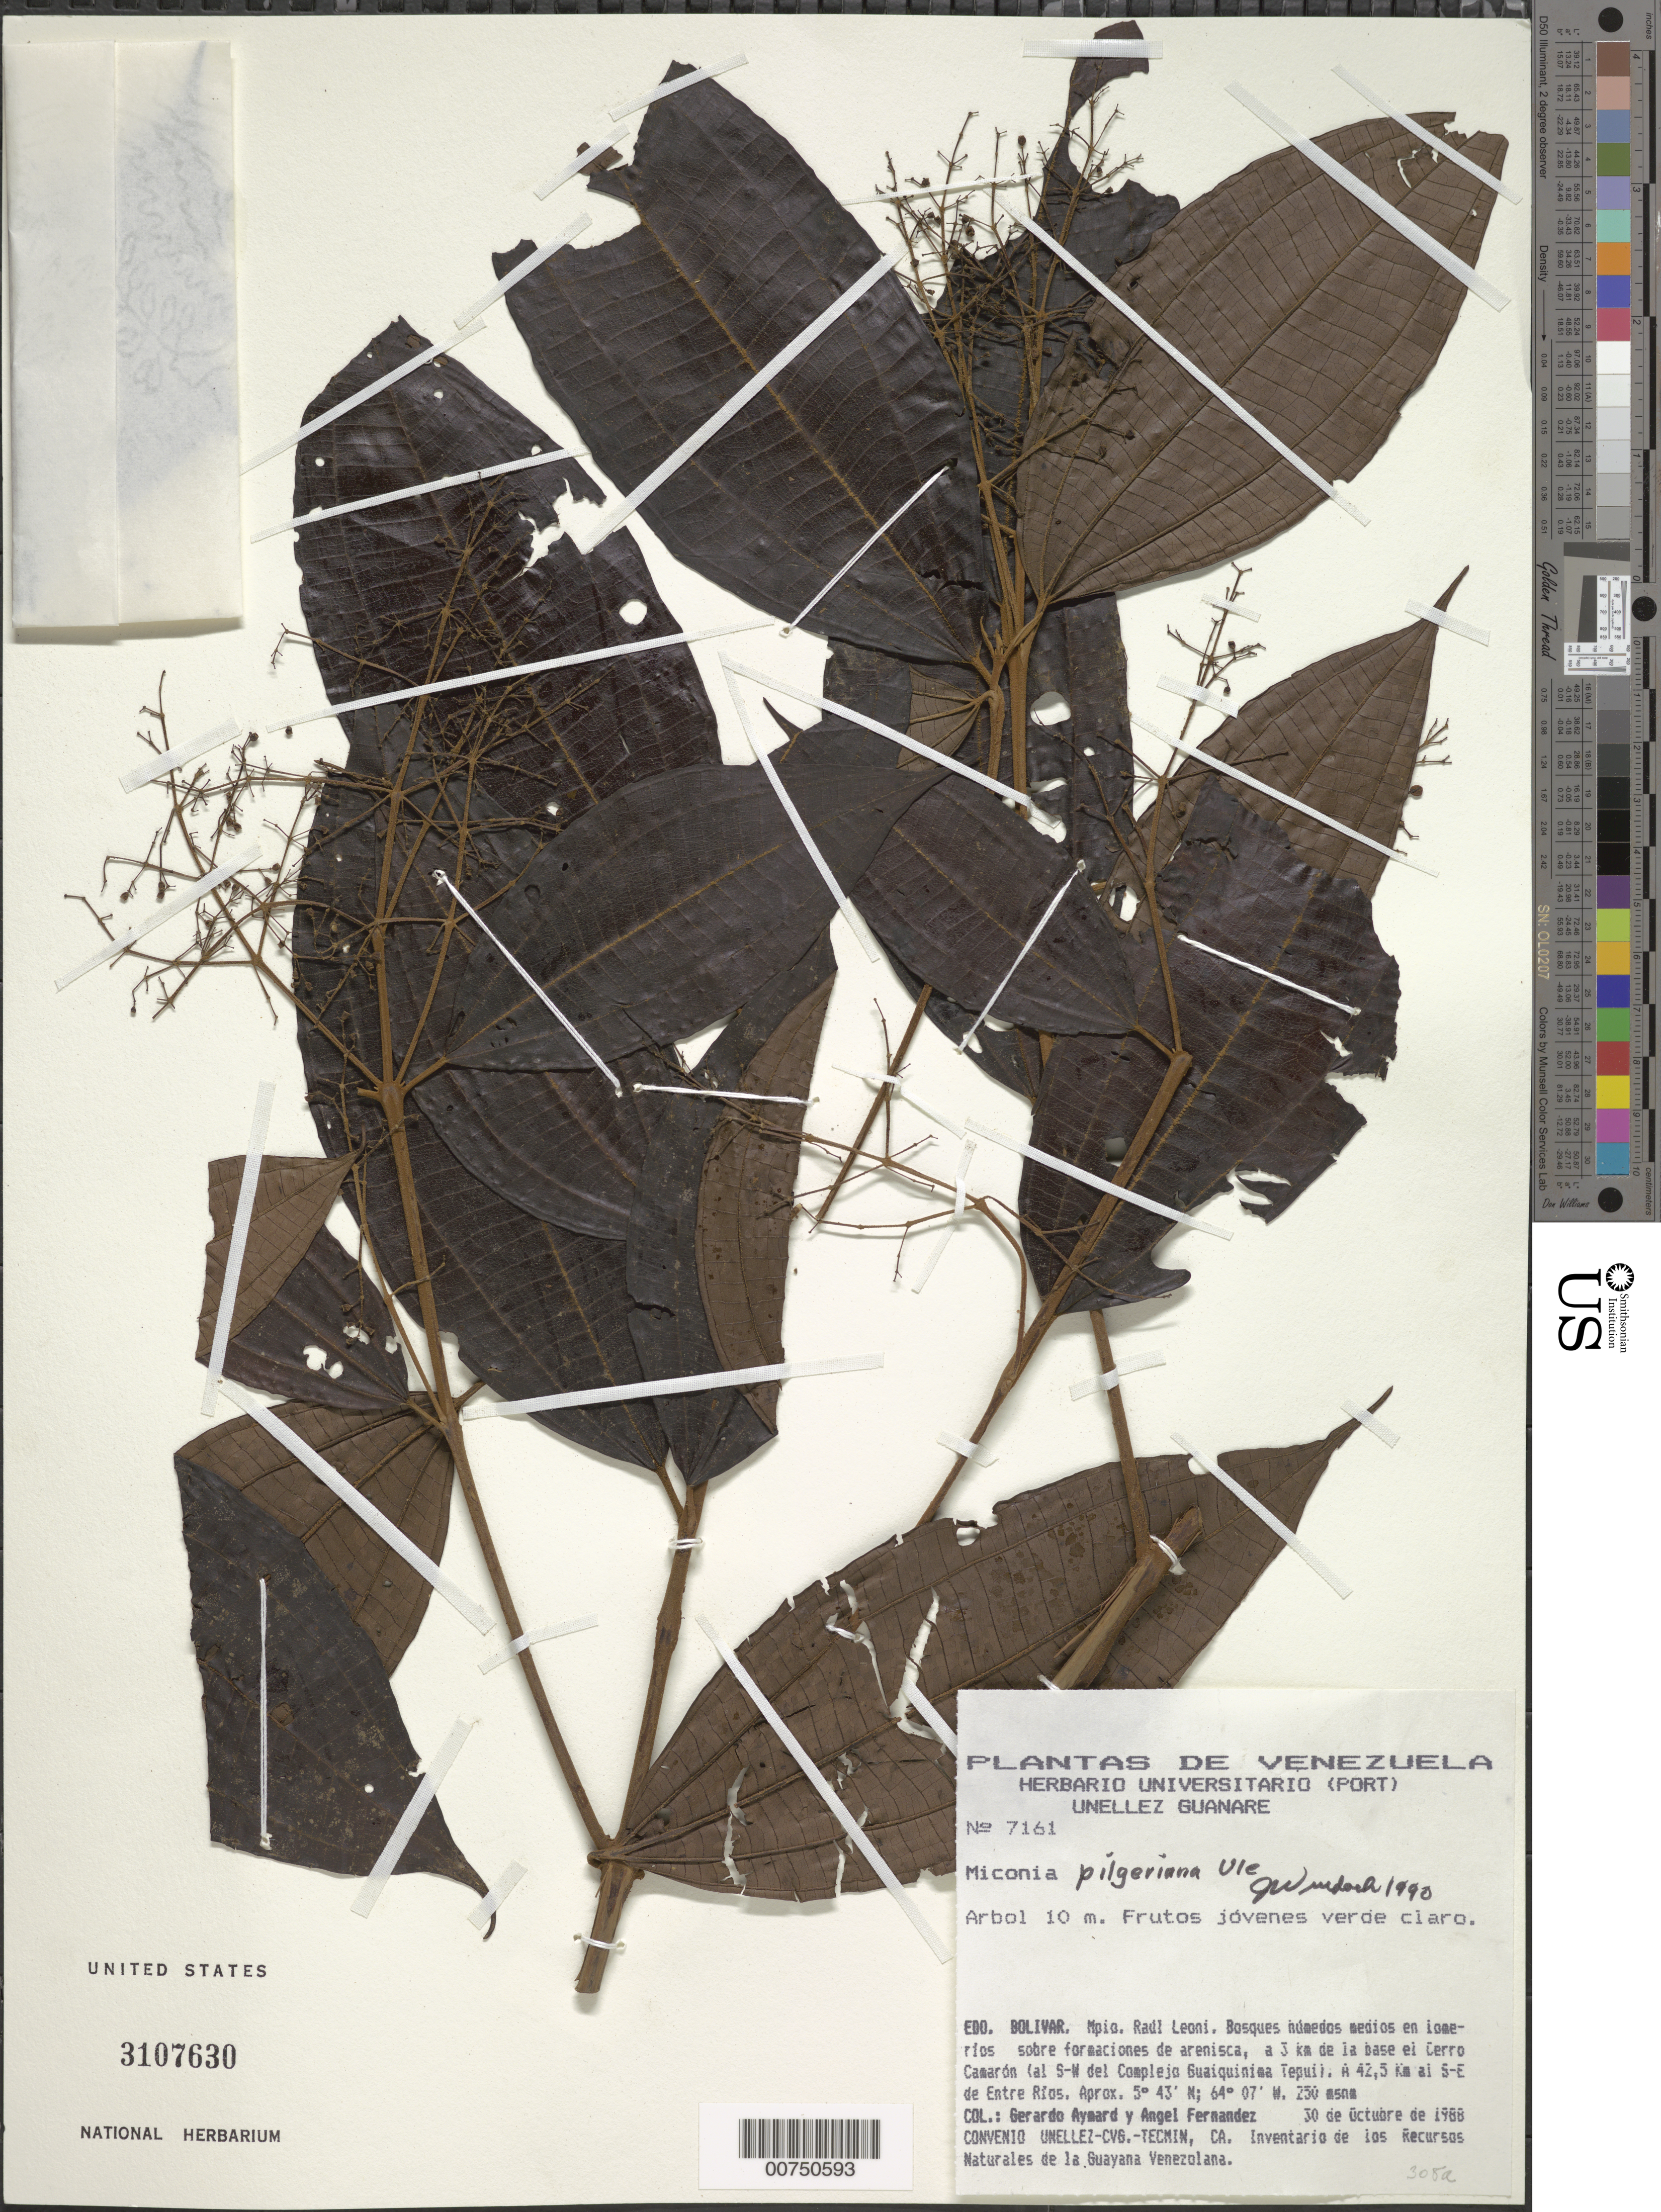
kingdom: Plantae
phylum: Tracheophyta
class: Magnoliopsida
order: Myrtales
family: Melastomataceae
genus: Miconia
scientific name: Miconia pilgeriana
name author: Ule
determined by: Wurdack, John J., (US), US (UNITED STATES)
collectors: G. A. Aymard & A. Fernandez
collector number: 7161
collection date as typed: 30-Oct-88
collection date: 1988-10-30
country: Venezuela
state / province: Bolívar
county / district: Angostura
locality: Mun. Raúl Leoni [=Angostura], 3 km de la base el Cerro Camaron, a 42.5 km al SE de entre ríos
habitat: Bosques humedos medios en lomerios sobre formaciones de arenisca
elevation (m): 250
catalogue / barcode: US 3107630